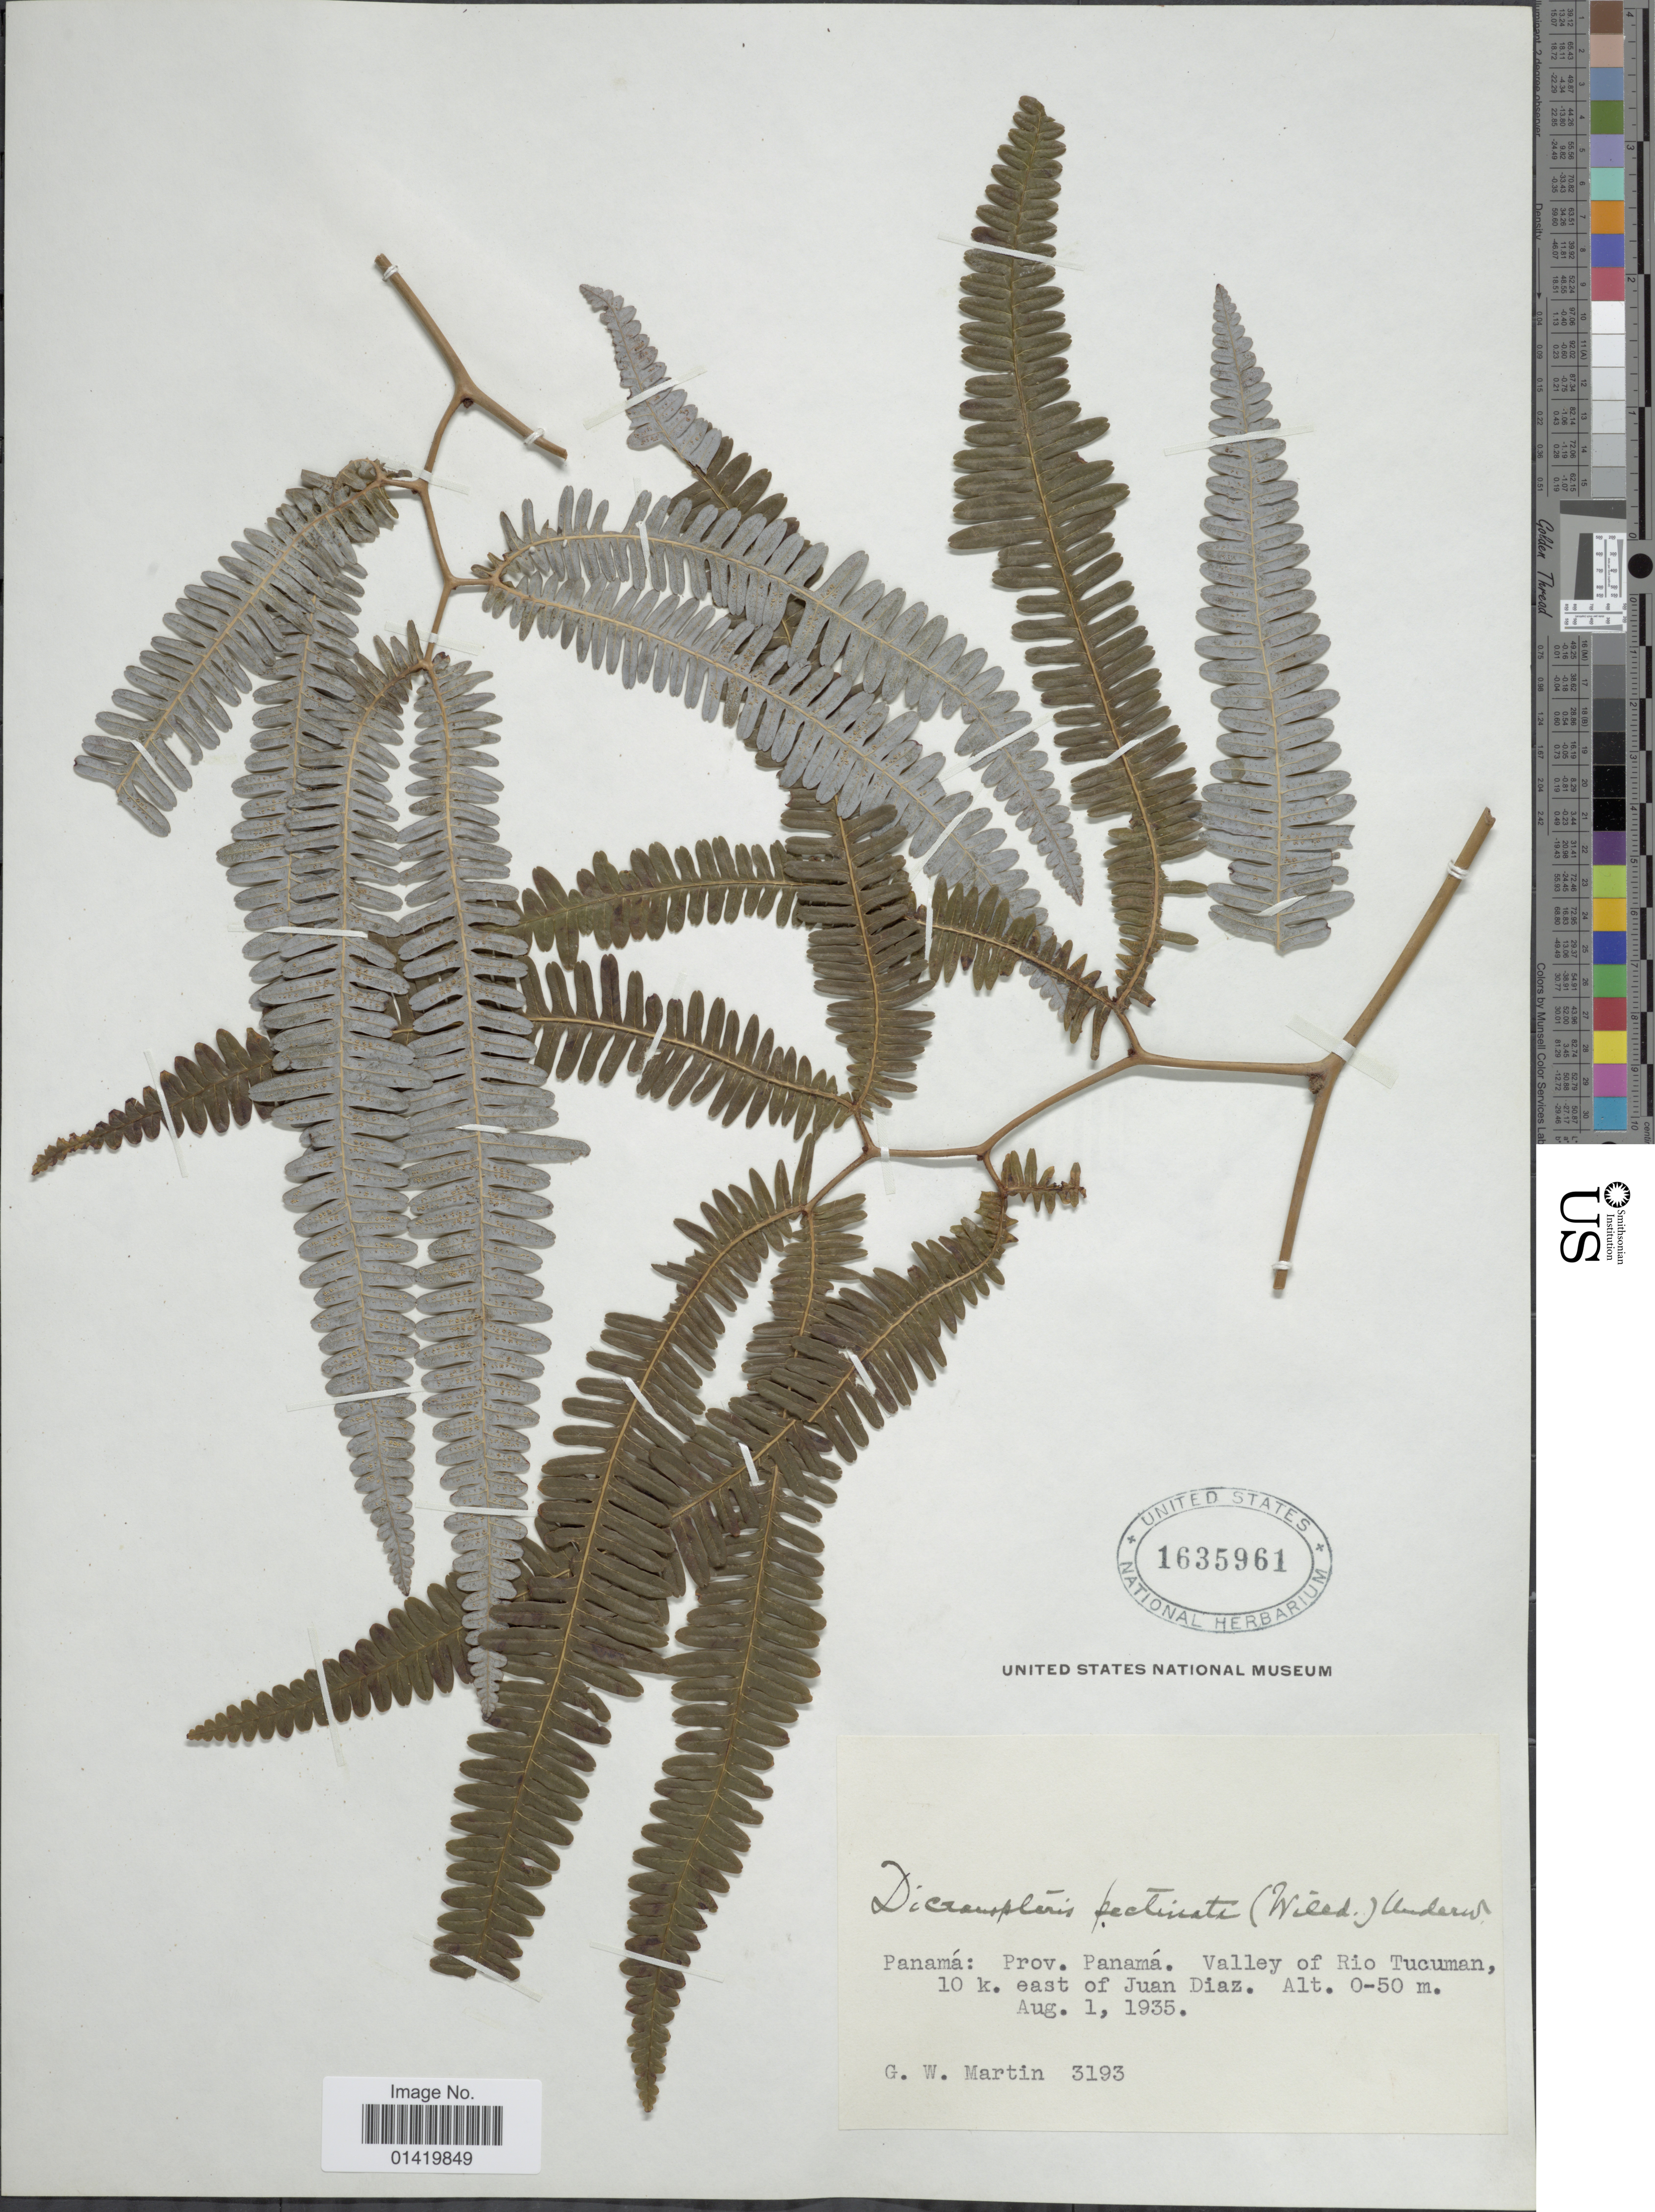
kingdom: Plantae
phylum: Tracheophyta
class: Polypodiopsida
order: Gleicheniales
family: Gleicheniaceae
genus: Gleichenella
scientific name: Gleichenella pectinata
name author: (Willd.) Ching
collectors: G. W. Martin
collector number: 3193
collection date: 1935-08-01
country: Panama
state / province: Panamá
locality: Valley of Rio Tucuman, 10 k. east of Juan Diaz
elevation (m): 0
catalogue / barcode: US 1635961